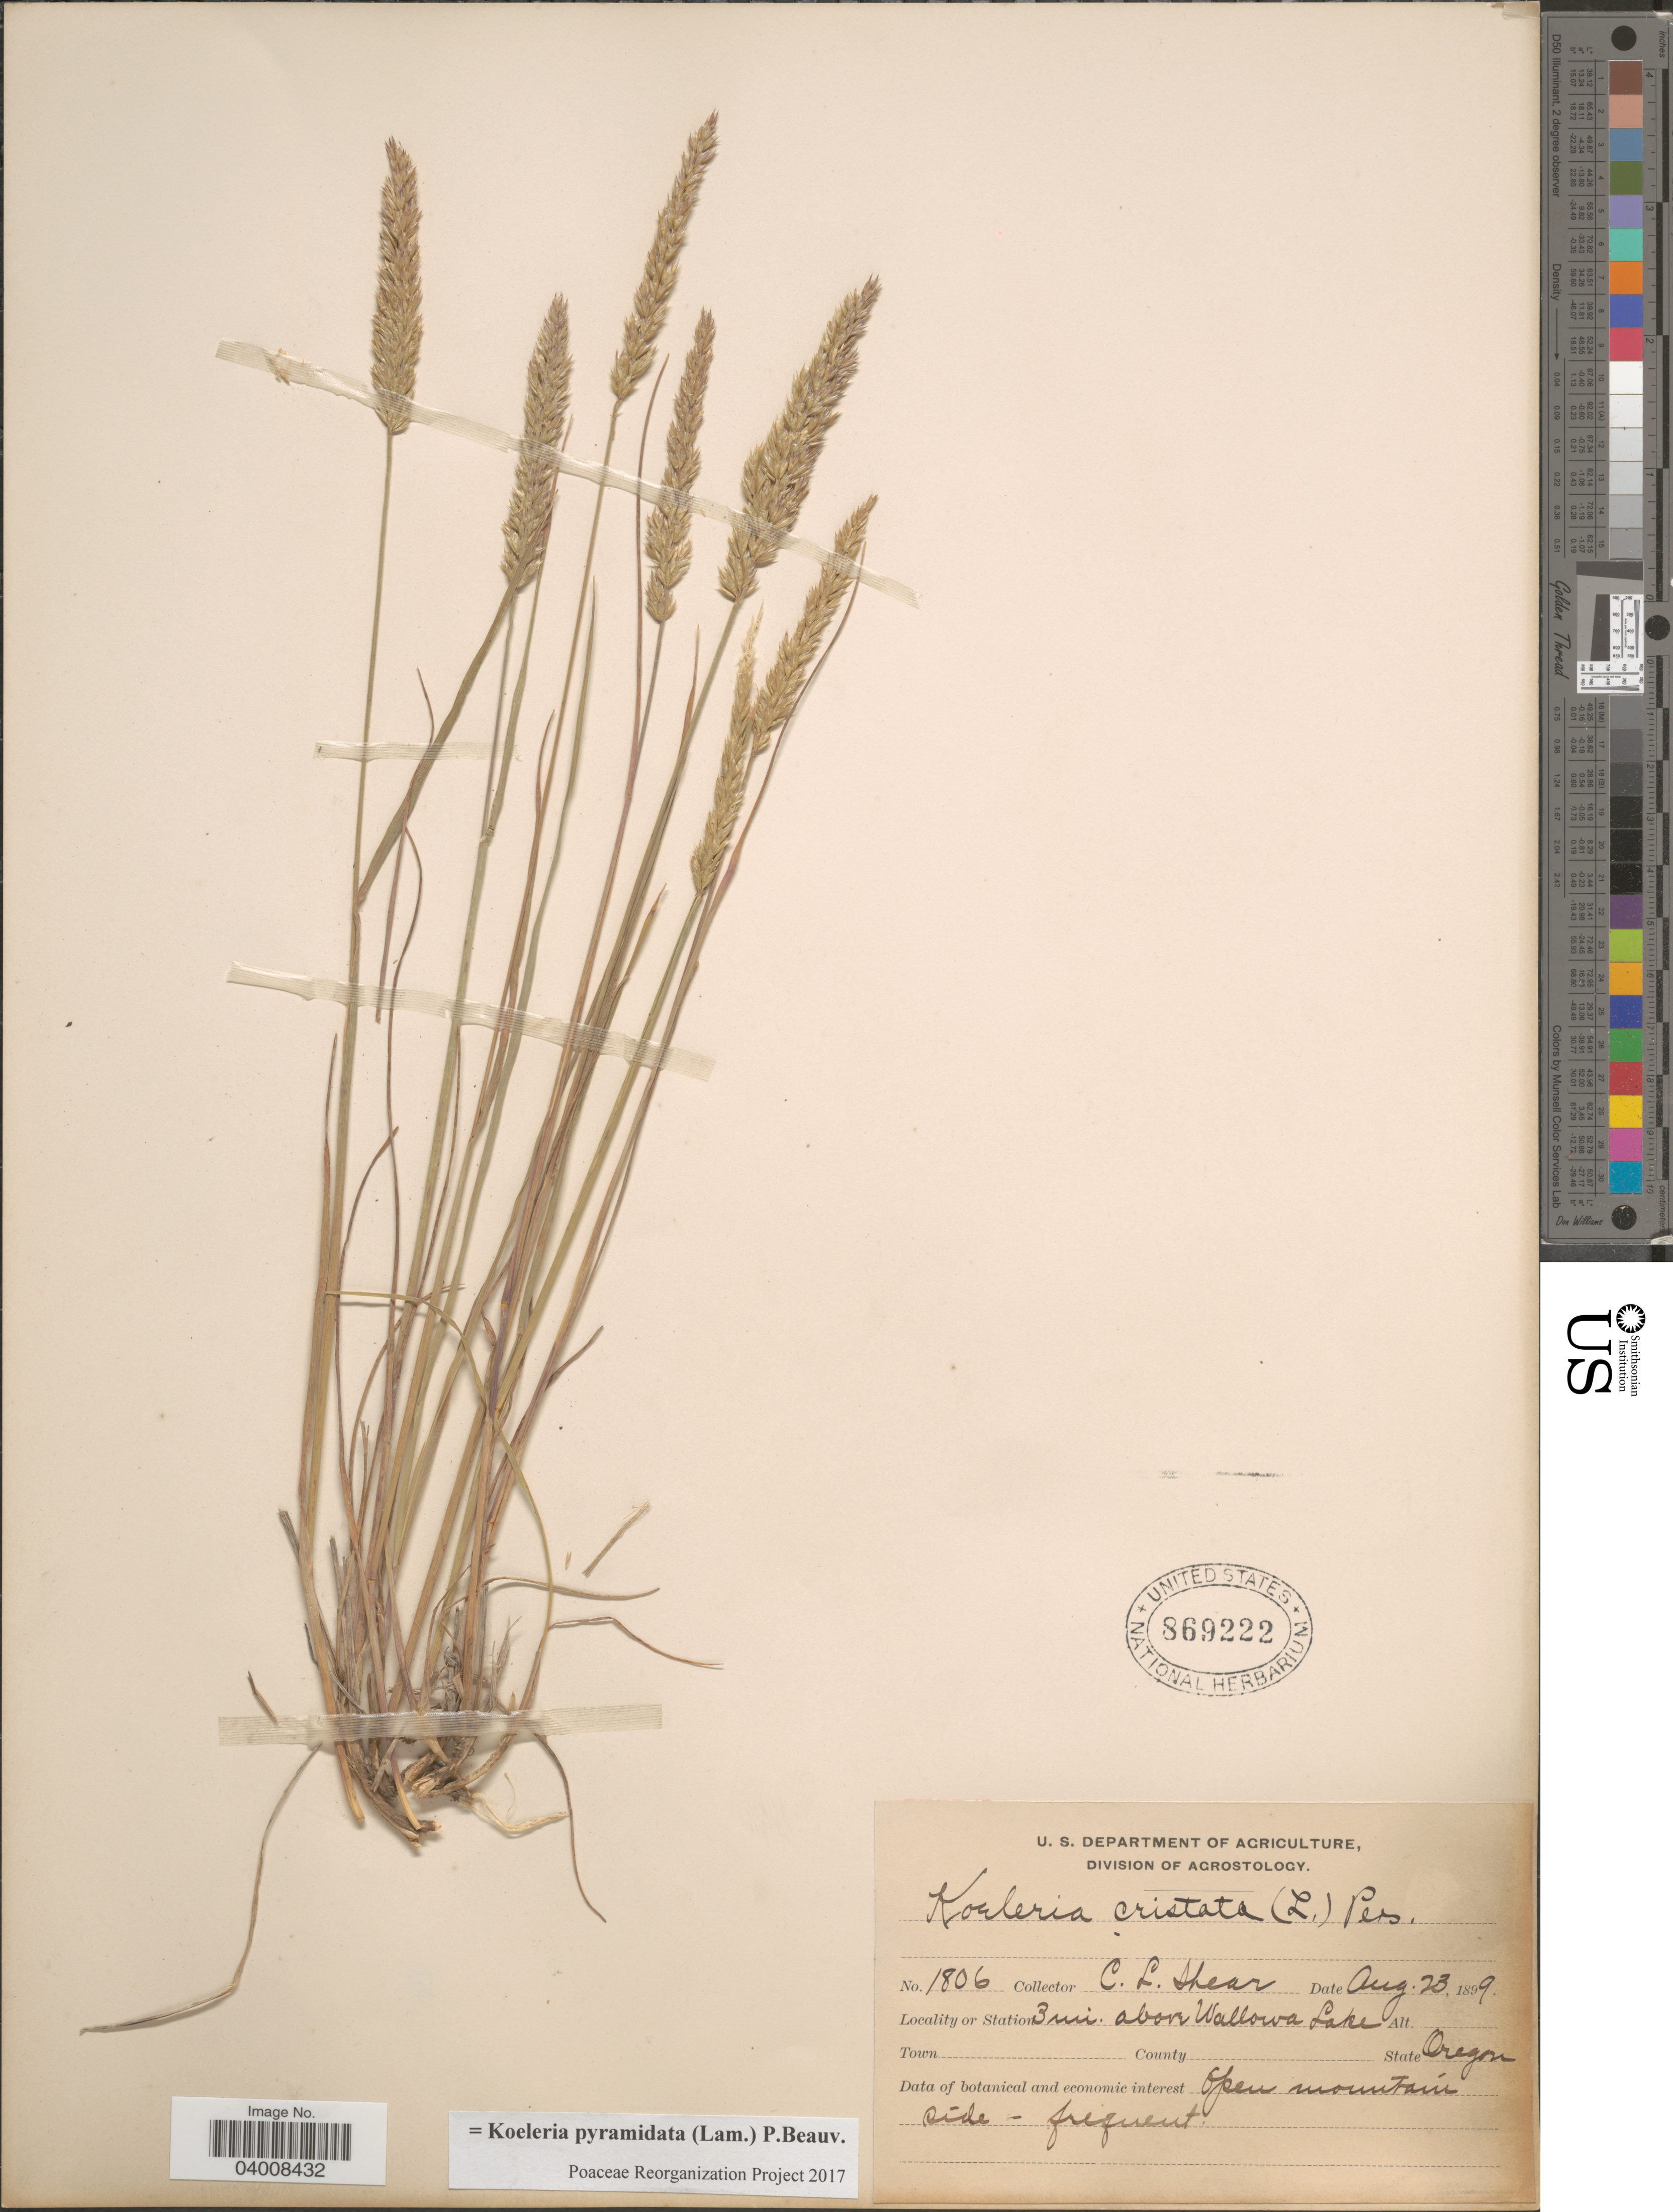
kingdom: Plantae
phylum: Tracheophyta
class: Liliopsida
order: Poales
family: Poaceae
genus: Koeleria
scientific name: Koeleria pyramidata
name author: (Lam.) P. Beauv.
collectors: C. L. Shear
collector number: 1806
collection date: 1899-08-23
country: United States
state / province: Oregon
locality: Station 3 mi. above Wallowa Lake. Open mountain side.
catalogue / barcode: US 869222